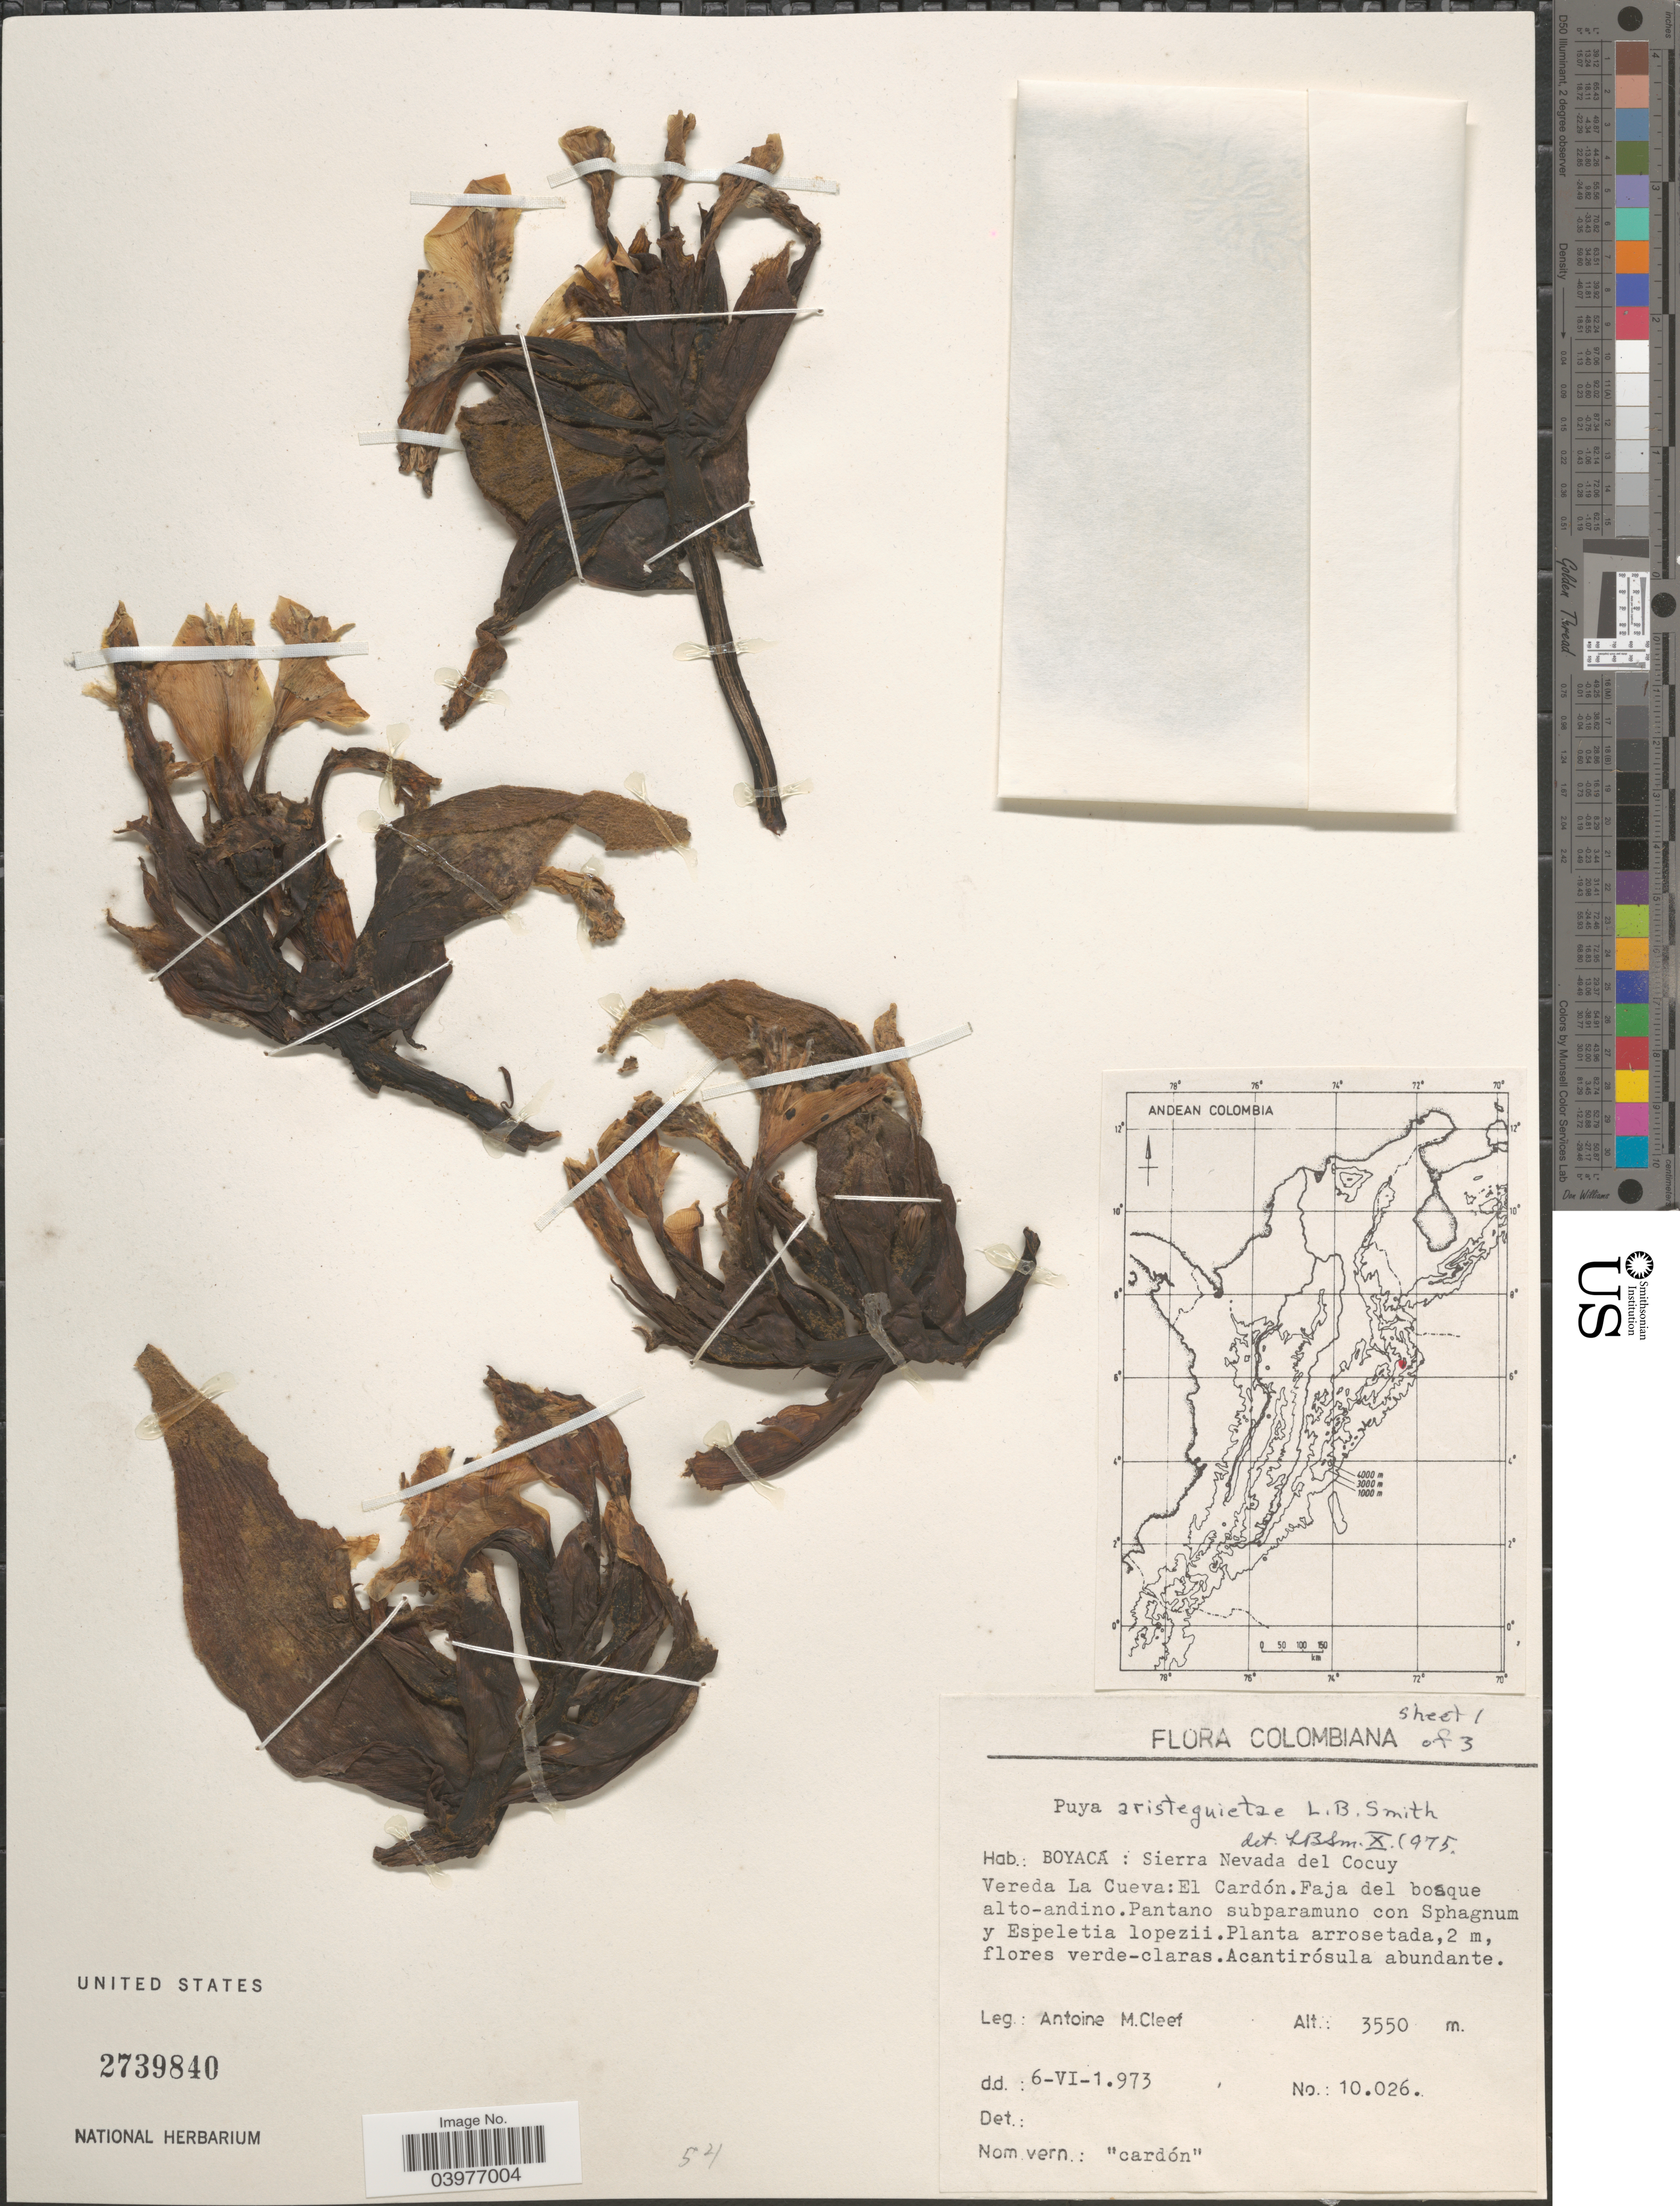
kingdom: Plantae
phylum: Tracheophyta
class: Liliopsida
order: Poales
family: Bromeliaceae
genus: Puya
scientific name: Puya aristeguietae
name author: L.B. Sm.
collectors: A. M. Cleef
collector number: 10026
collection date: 1973-06-06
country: Colombia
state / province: Boyacá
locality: Sierra Nevada del Cocuy. Vereda La Cuava: El Cardón.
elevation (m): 3550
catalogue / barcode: US 2739840